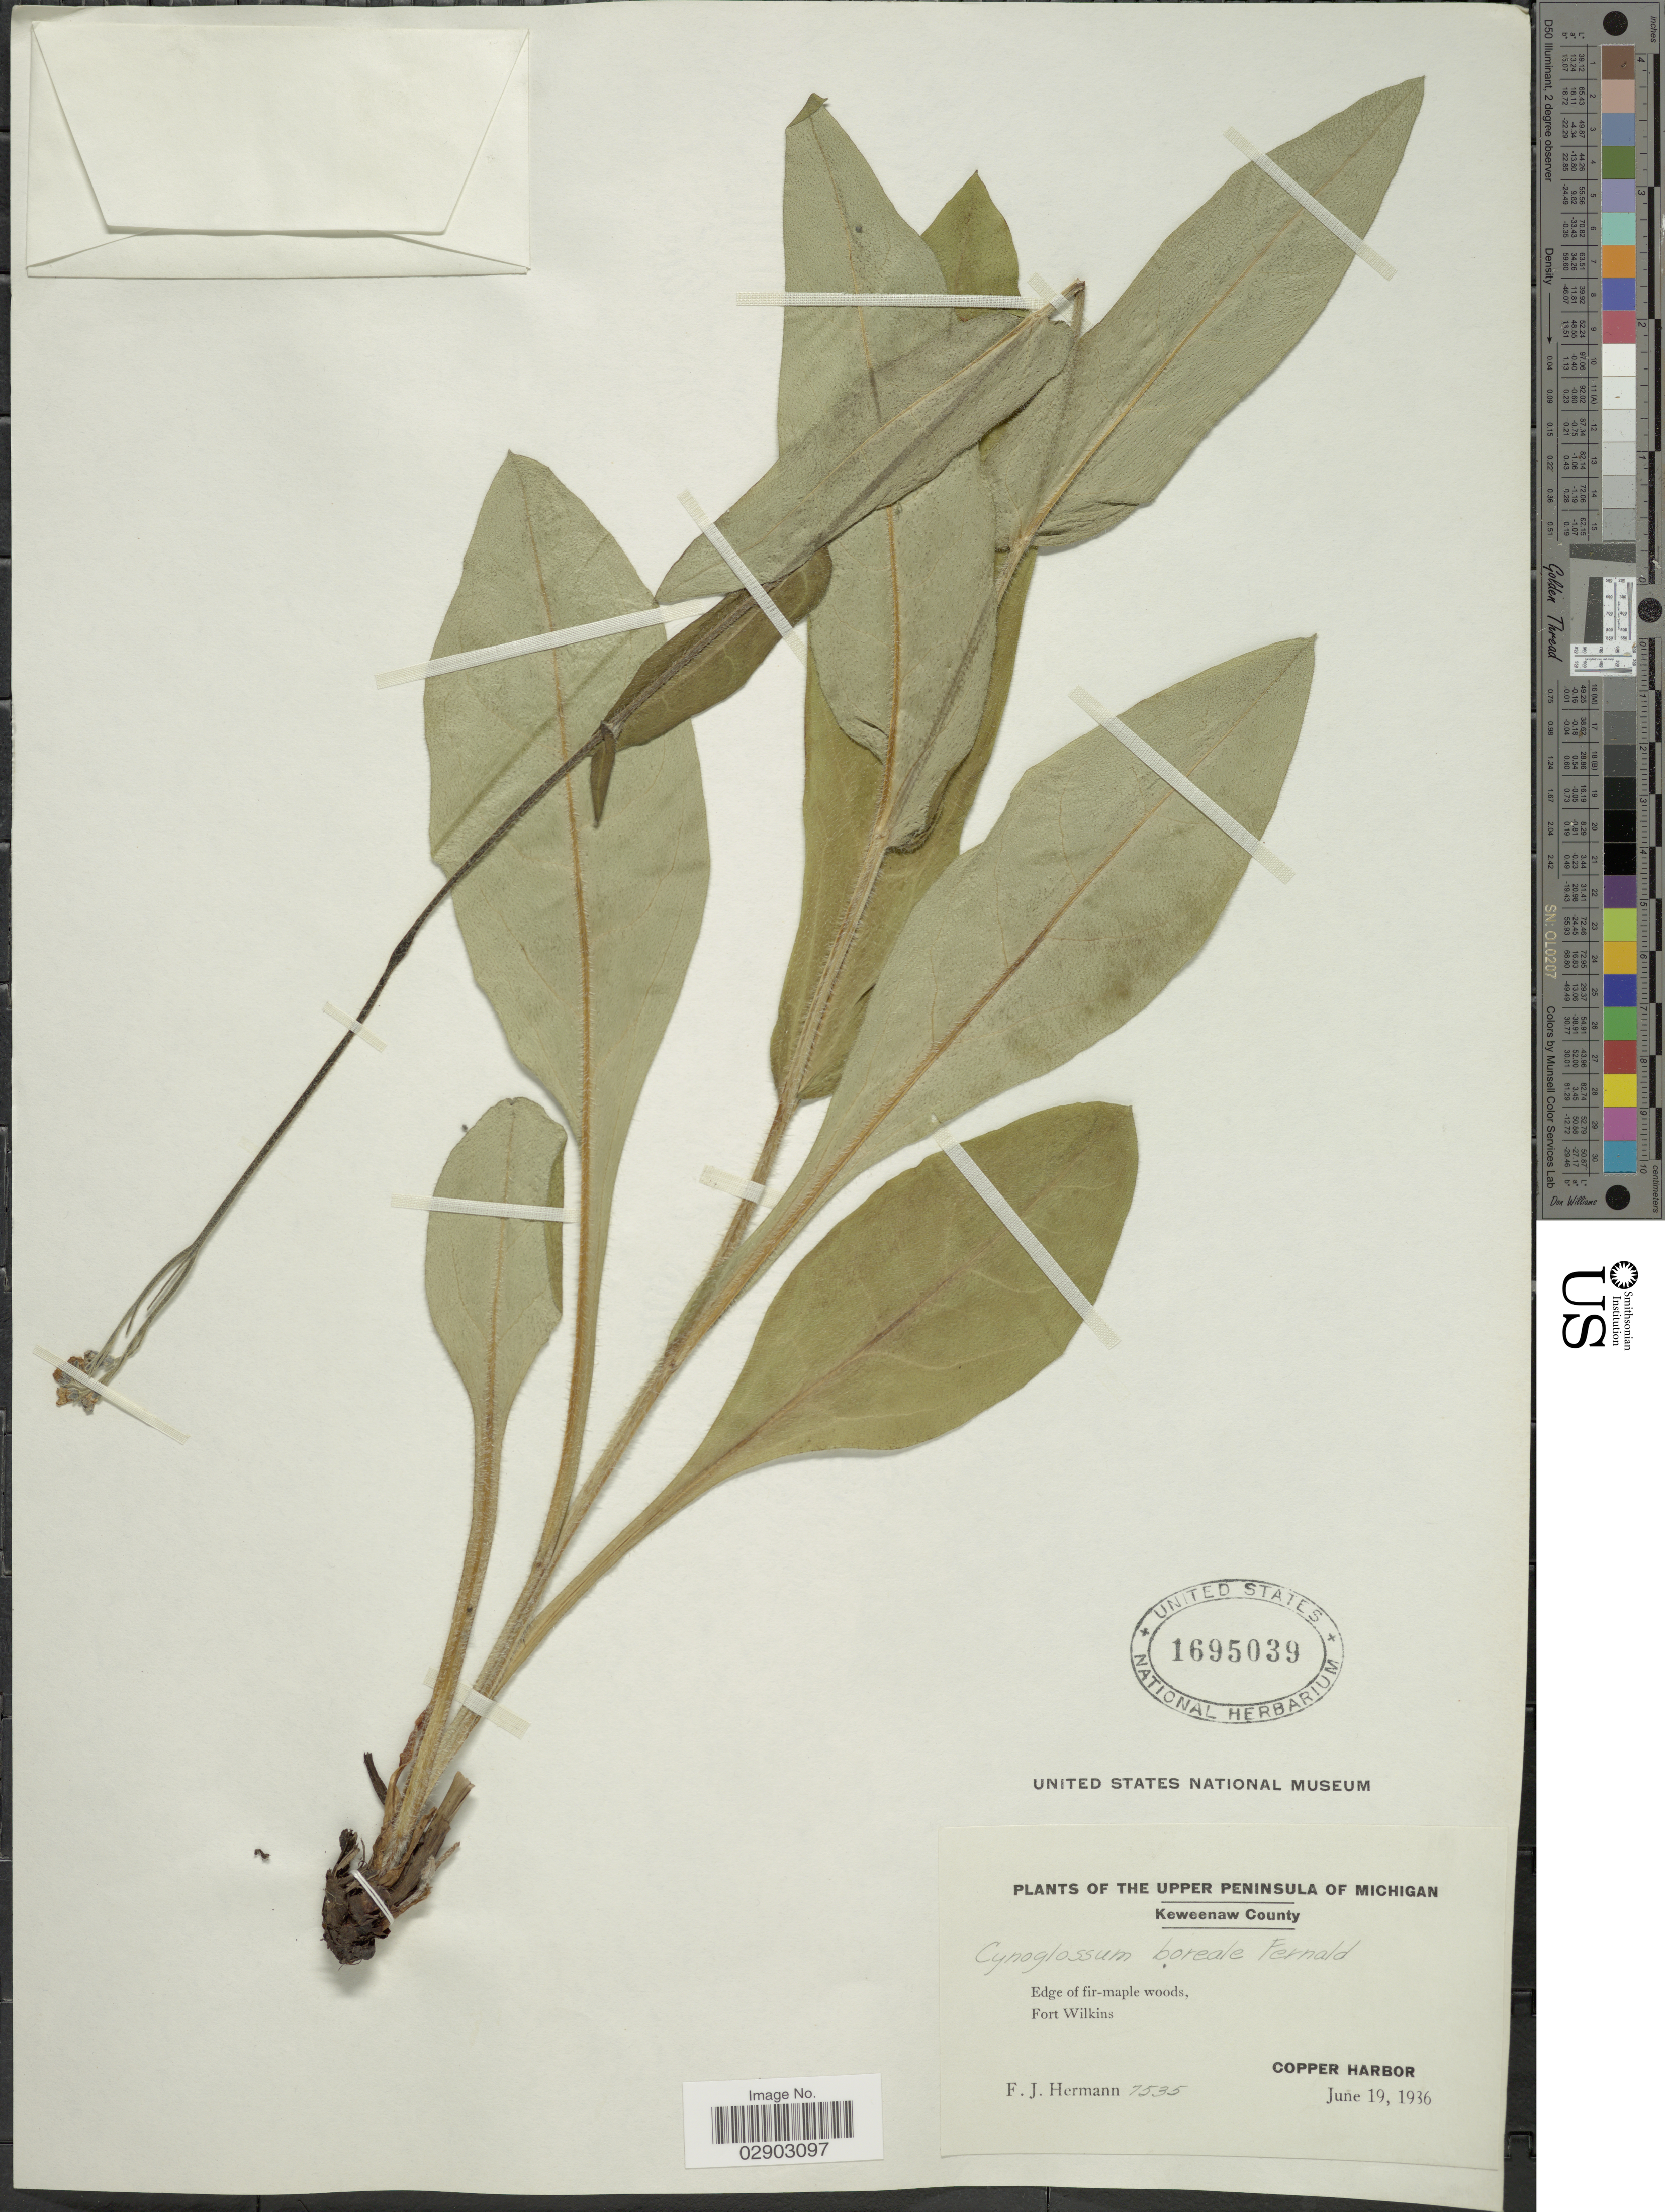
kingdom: Plantae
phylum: Tracheophyta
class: Magnoliopsida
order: Boraginales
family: Boraginaceae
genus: Cynoglossum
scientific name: Cynoglossum boreale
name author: Fernald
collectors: F. J. Hermann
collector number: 7535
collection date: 1936-06-19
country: United States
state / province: Michigan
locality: Upper Peninsula of Michigan. Keweenaw County. Fort Wilkins. Copper Harbor.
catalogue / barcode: US 1695039